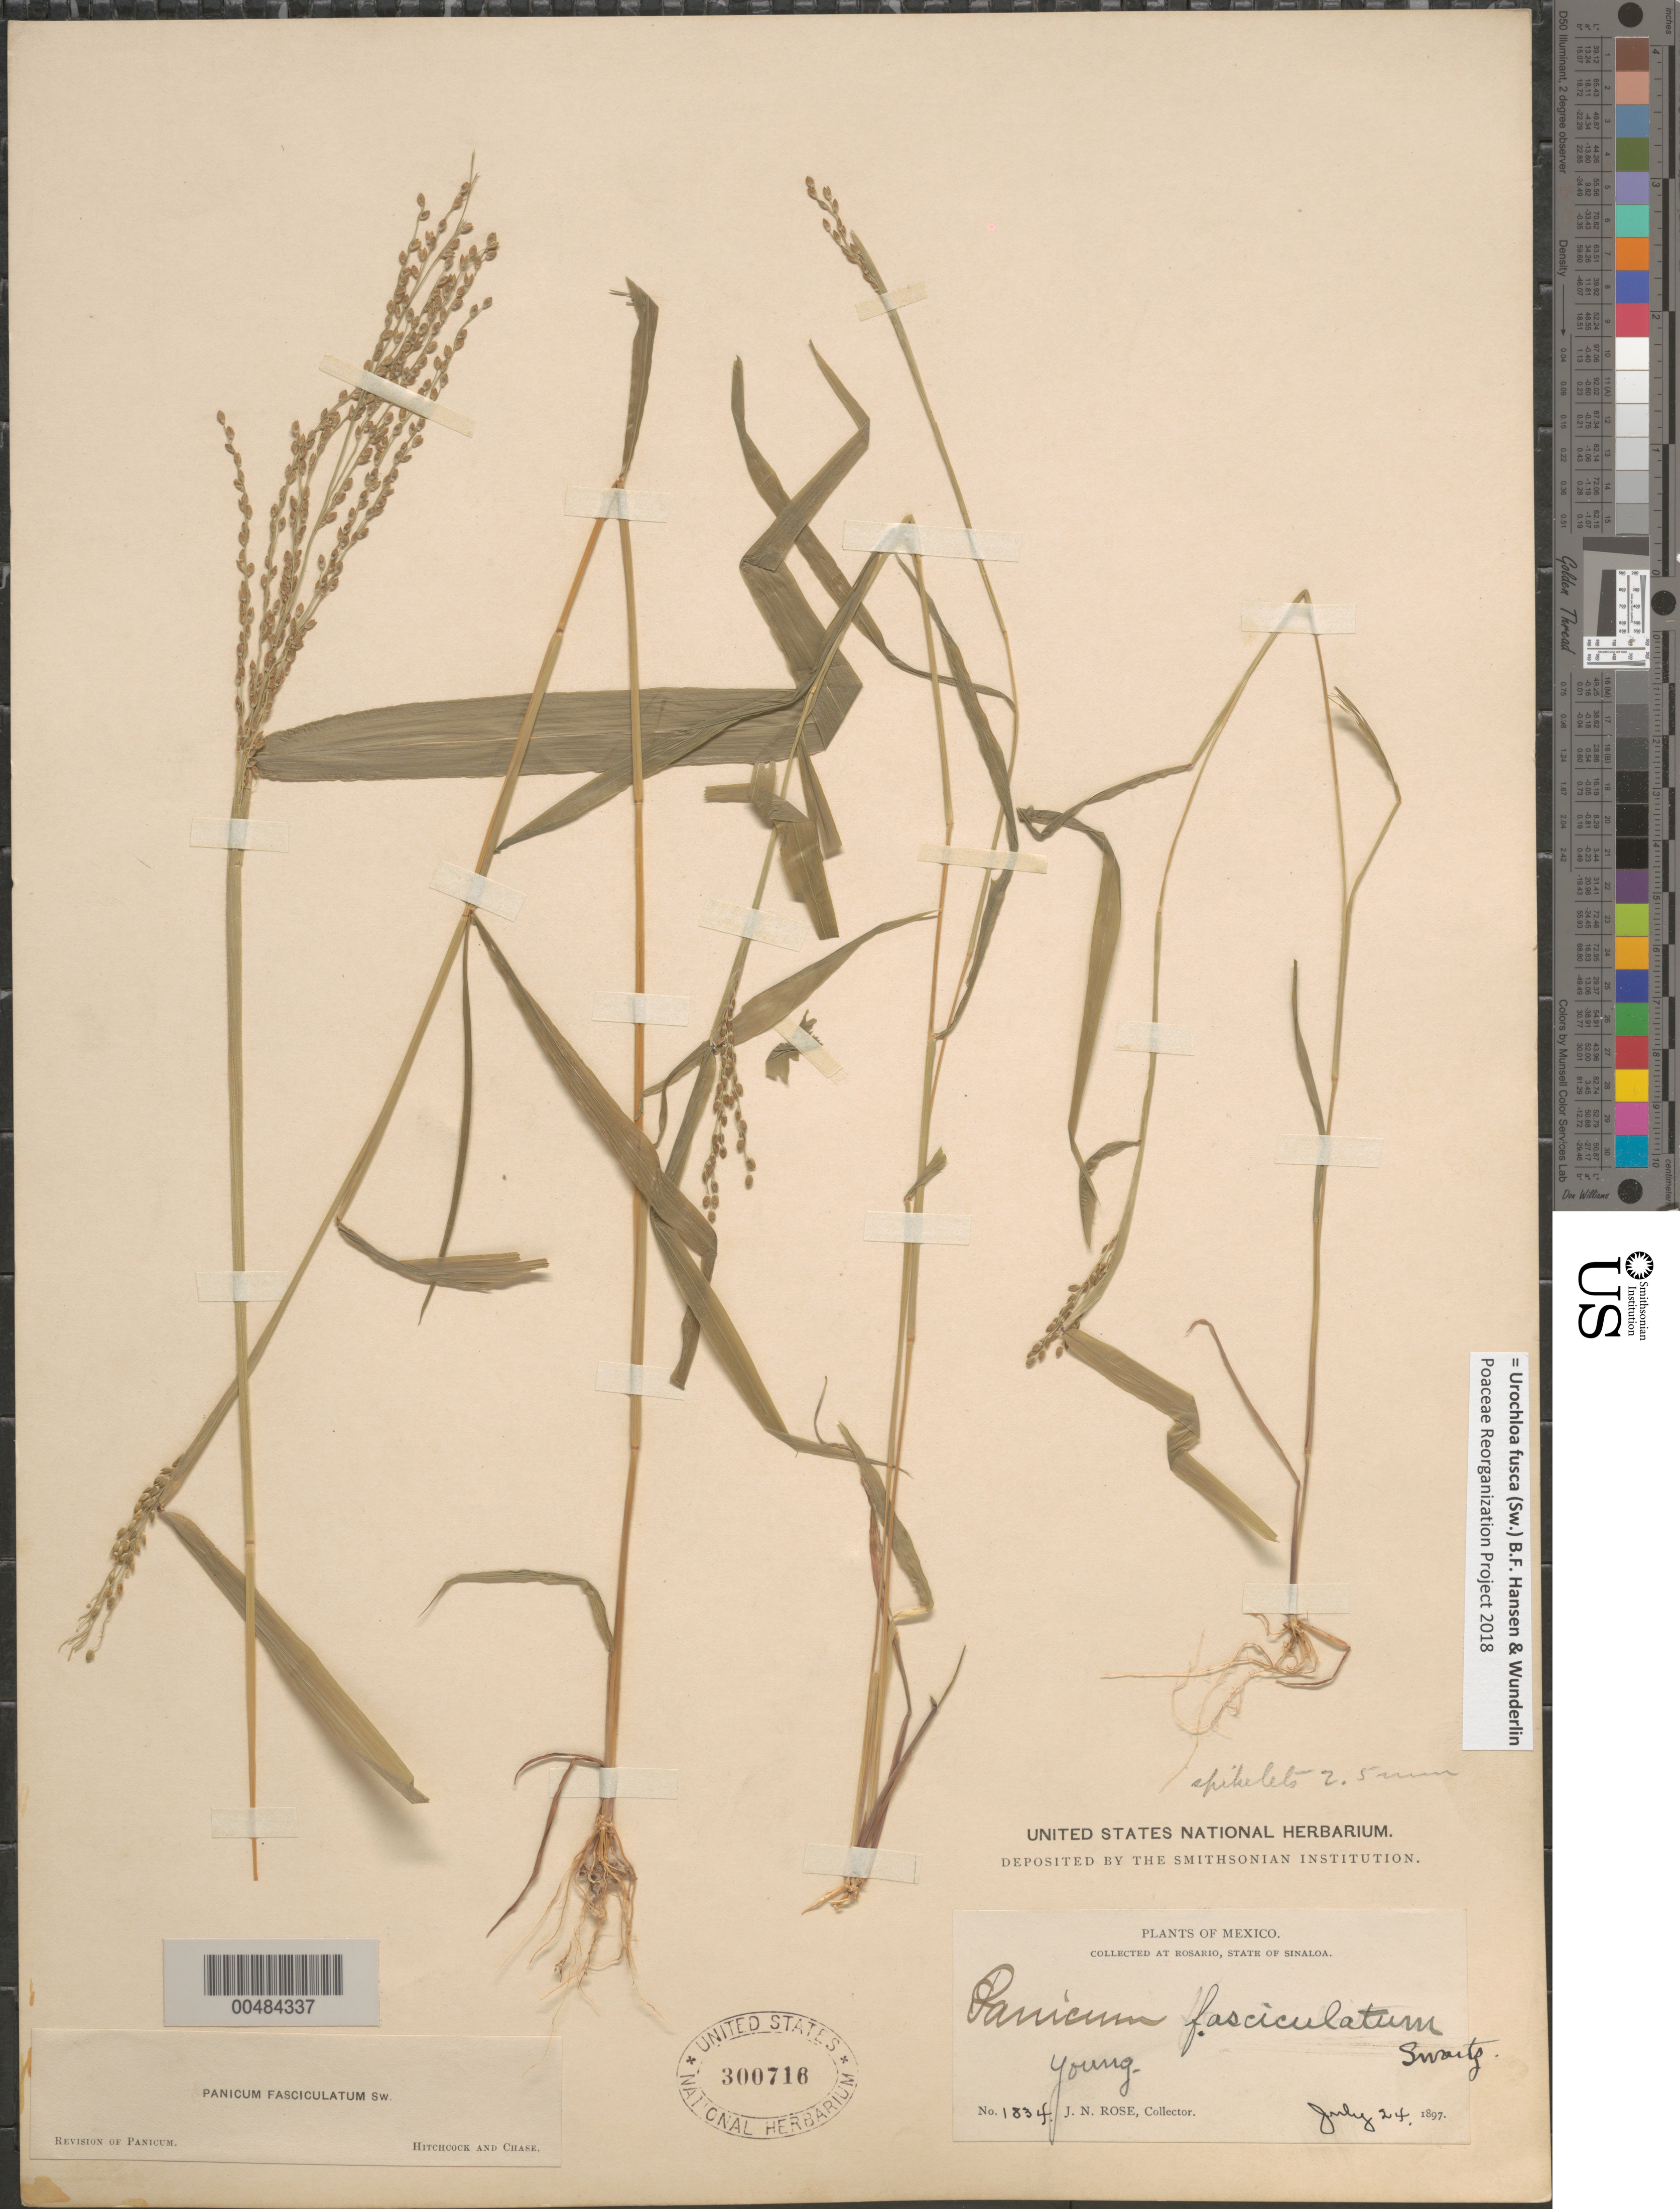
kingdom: Plantae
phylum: Tracheophyta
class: Liliopsida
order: Poales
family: Poaceae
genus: Brachiaria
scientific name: Brachiaria fasciculata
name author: (Sw.) Parodi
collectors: J. N. Rose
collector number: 1834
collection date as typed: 24 Jul 1897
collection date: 1897-07-24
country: Mexico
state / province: Sinaloa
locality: Rosario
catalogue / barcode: US 300716